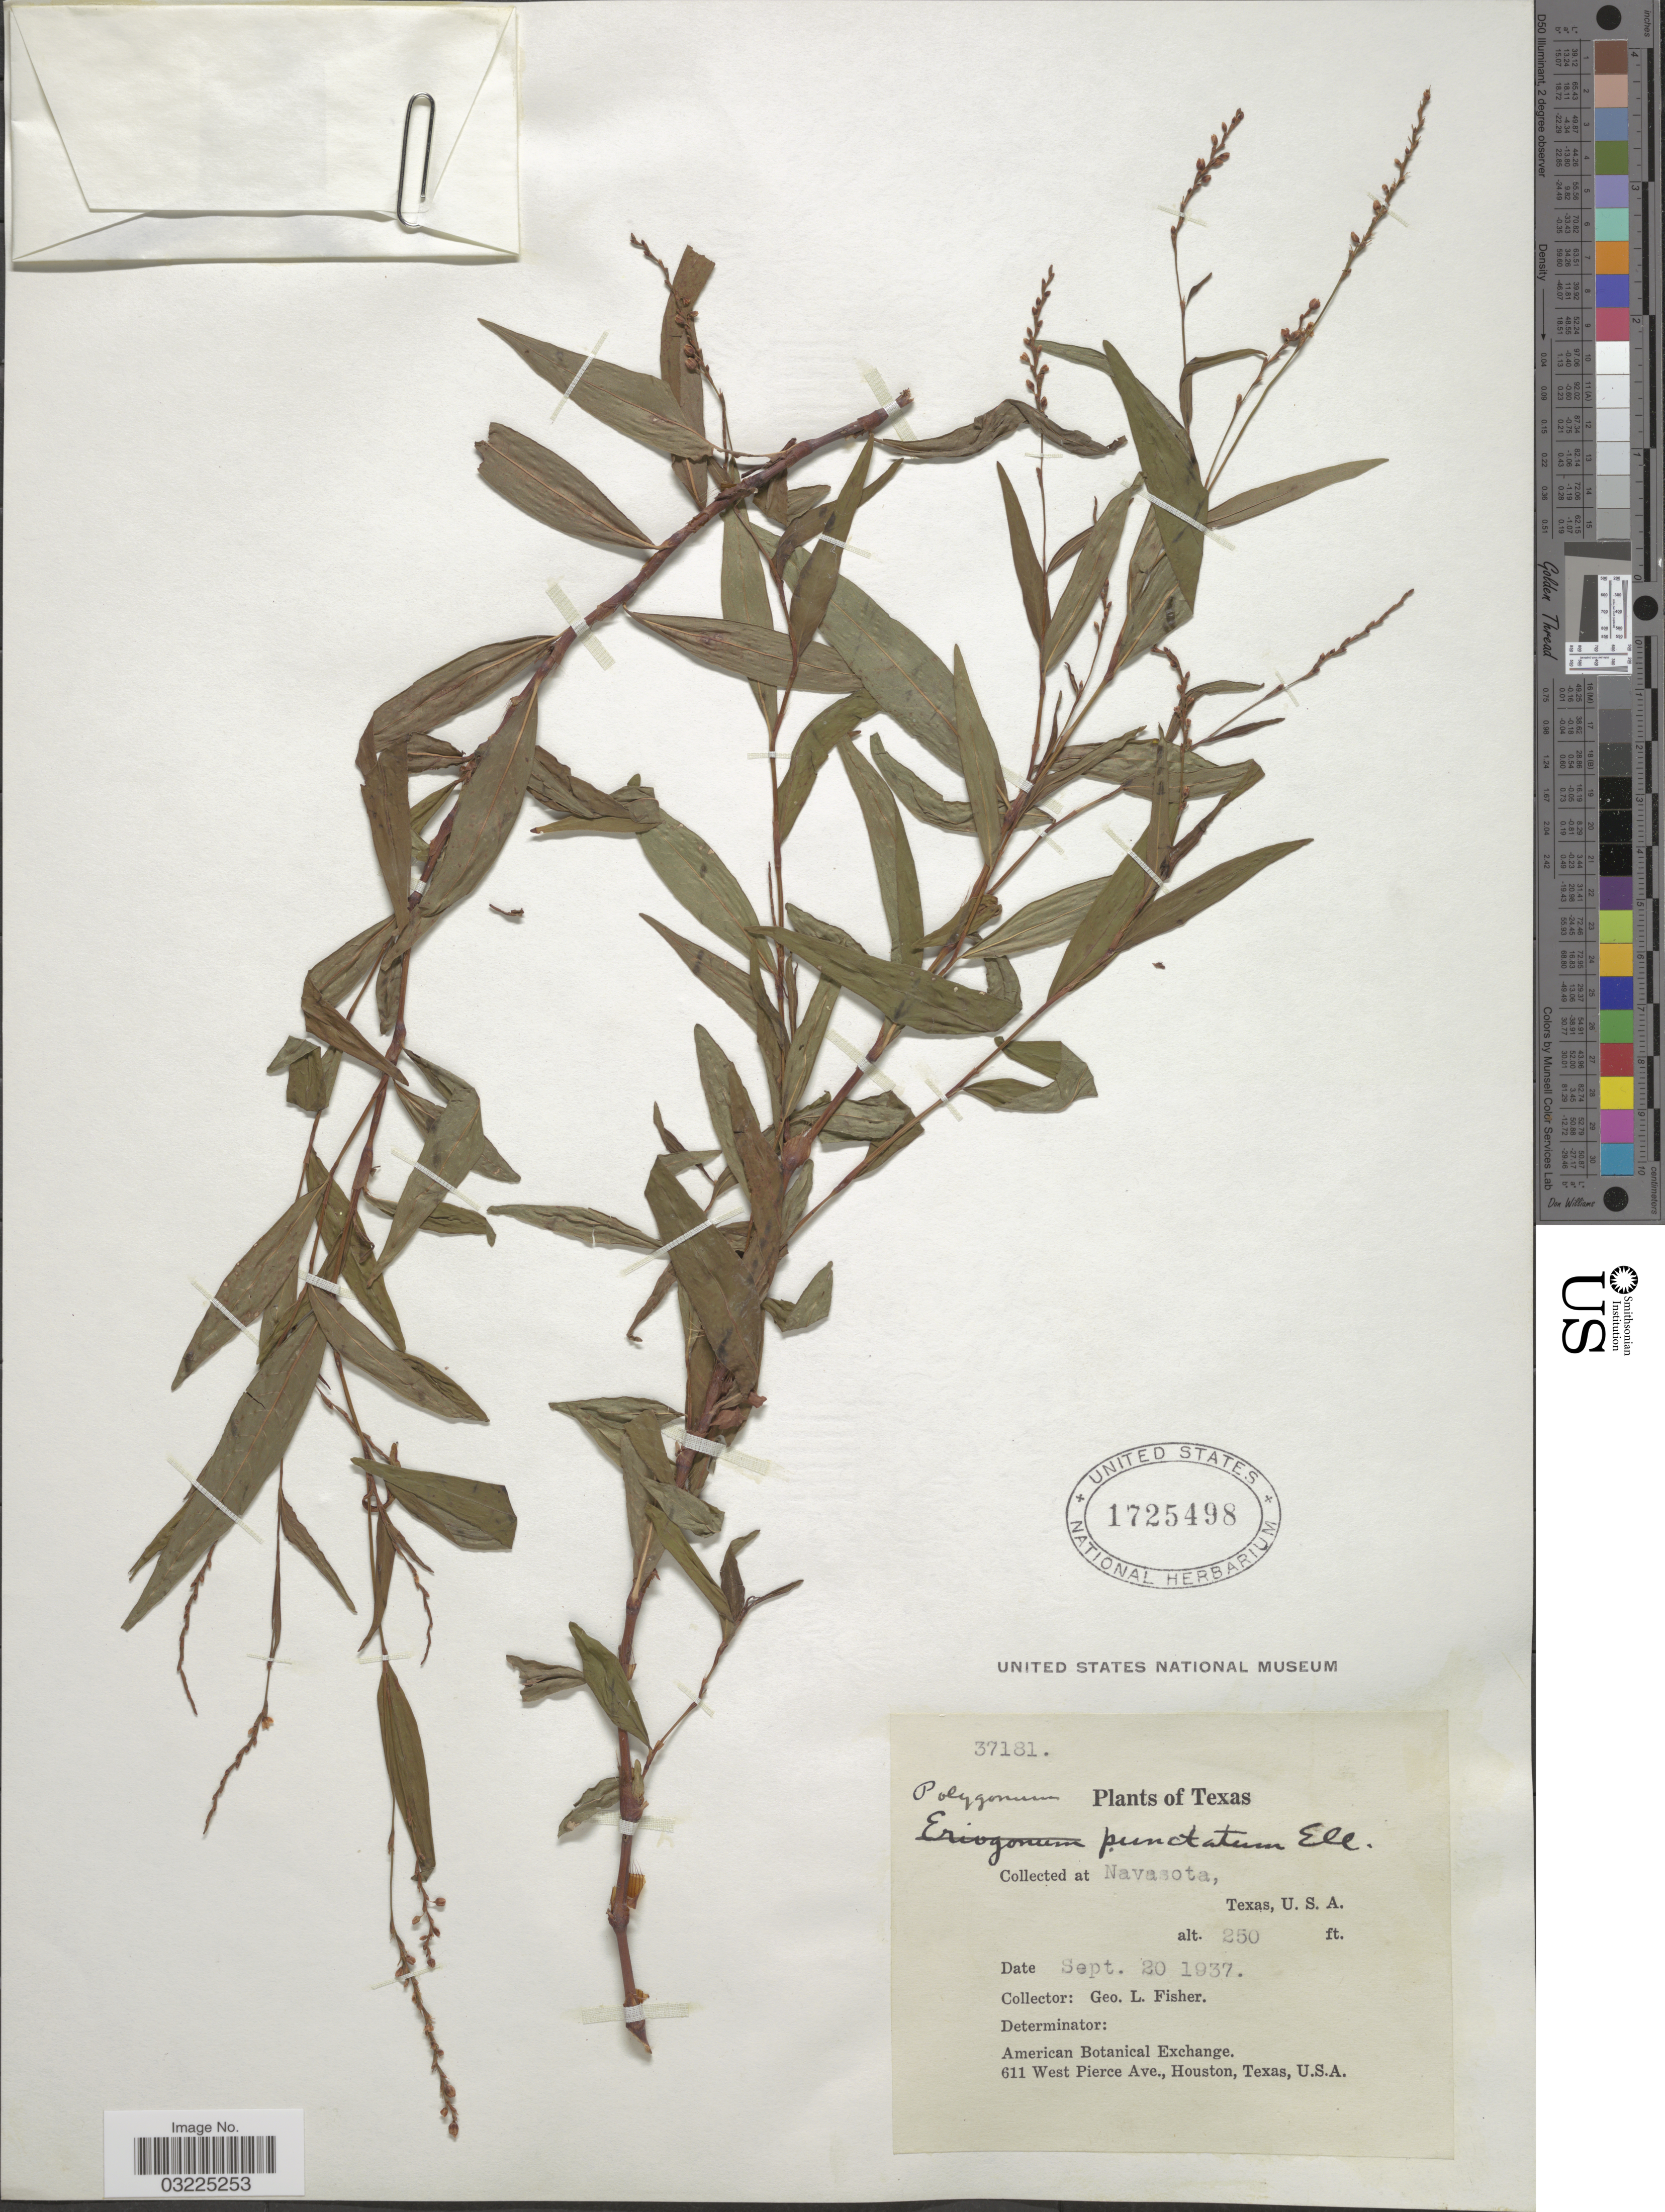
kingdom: Plantae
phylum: Tracheophyta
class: Magnoliopsida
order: Caryophyllales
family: Polygonaceae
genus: Persicaria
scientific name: Persicaria punctata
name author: (Elliott) Small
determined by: Atha, D. E.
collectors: G. L. Fisher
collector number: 37181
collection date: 1937-09-20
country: United States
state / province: Texas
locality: Navasota, U.S.A.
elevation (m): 76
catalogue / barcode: US 1725498